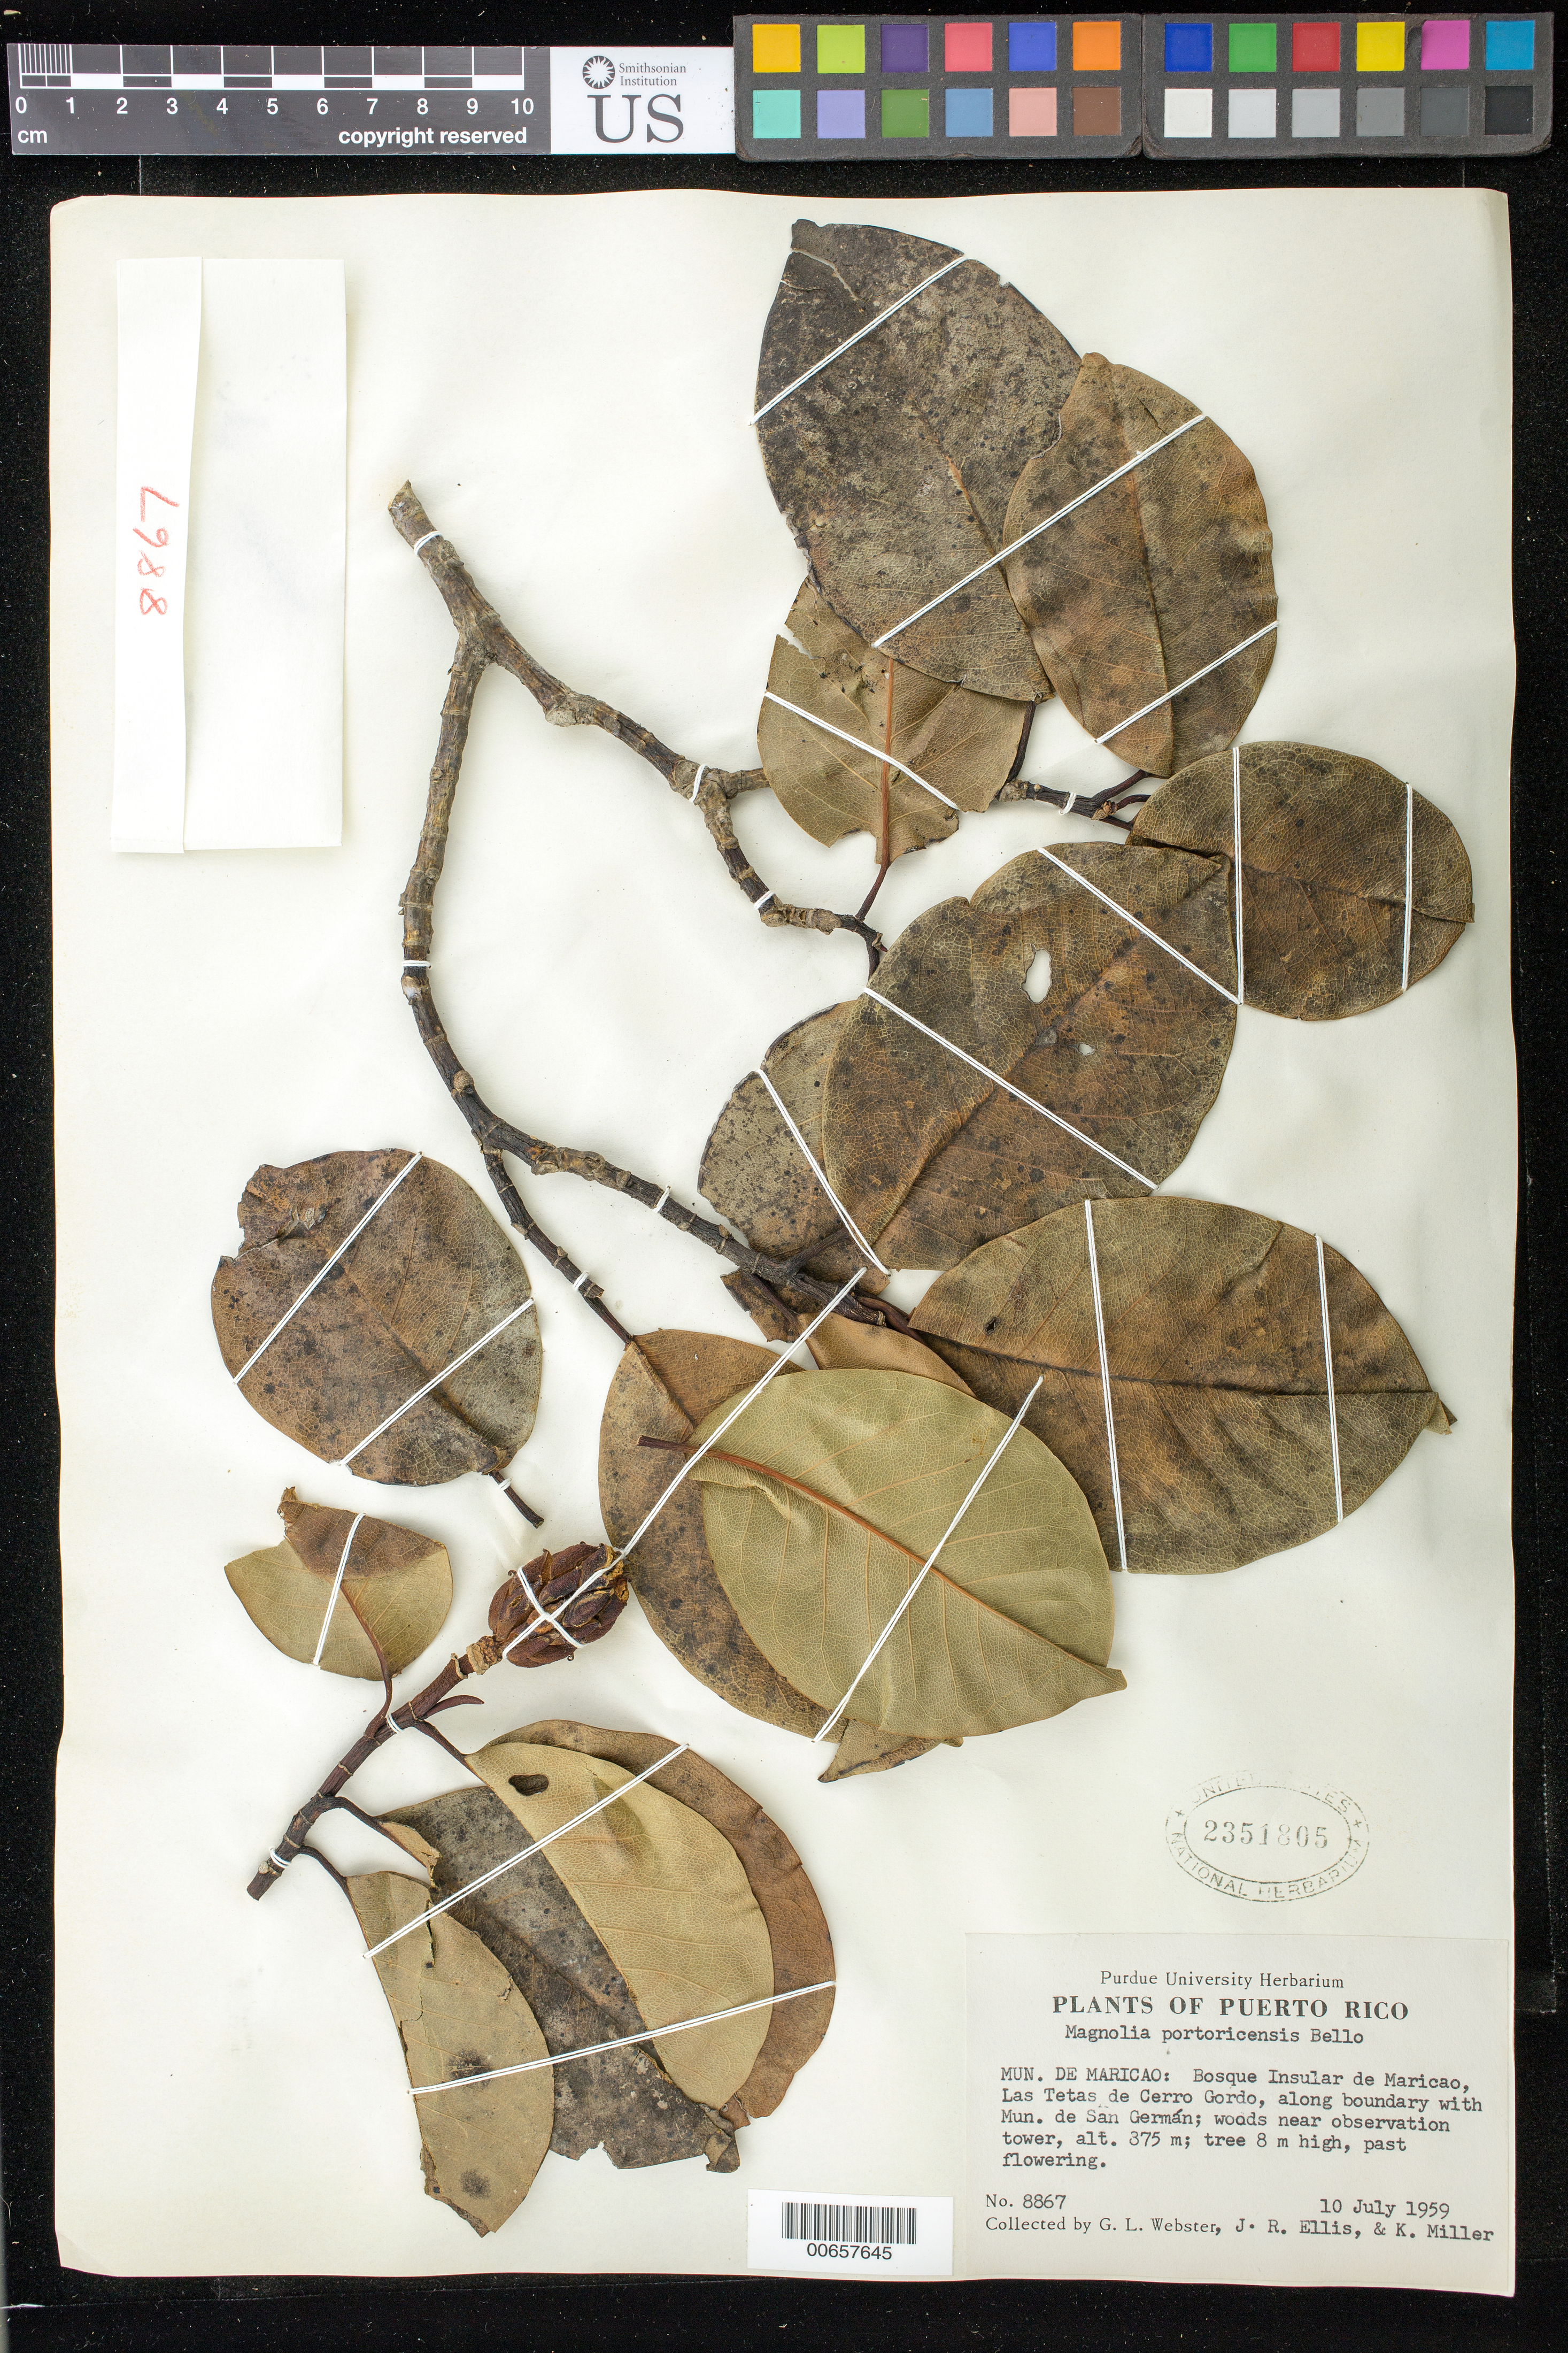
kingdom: Plantae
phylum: Tracheophyta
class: Magnoliopsida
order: Magnoliales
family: Magnoliaceae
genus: Magnolia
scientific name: Magnolia portoricensis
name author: Bello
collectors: G. L. Webster, J. R. Ellis & K. I. Miller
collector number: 8867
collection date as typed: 10 Jul 1959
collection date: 1959-07-10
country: Puerto Rico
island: Greater Antilles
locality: Mun. de Maricao: Bosque Insular de Maricao, Las Tetas de Cerro Gordo, along boundary w/Mun. de San German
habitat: Woods near observation tower.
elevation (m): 375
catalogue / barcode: US 2351805